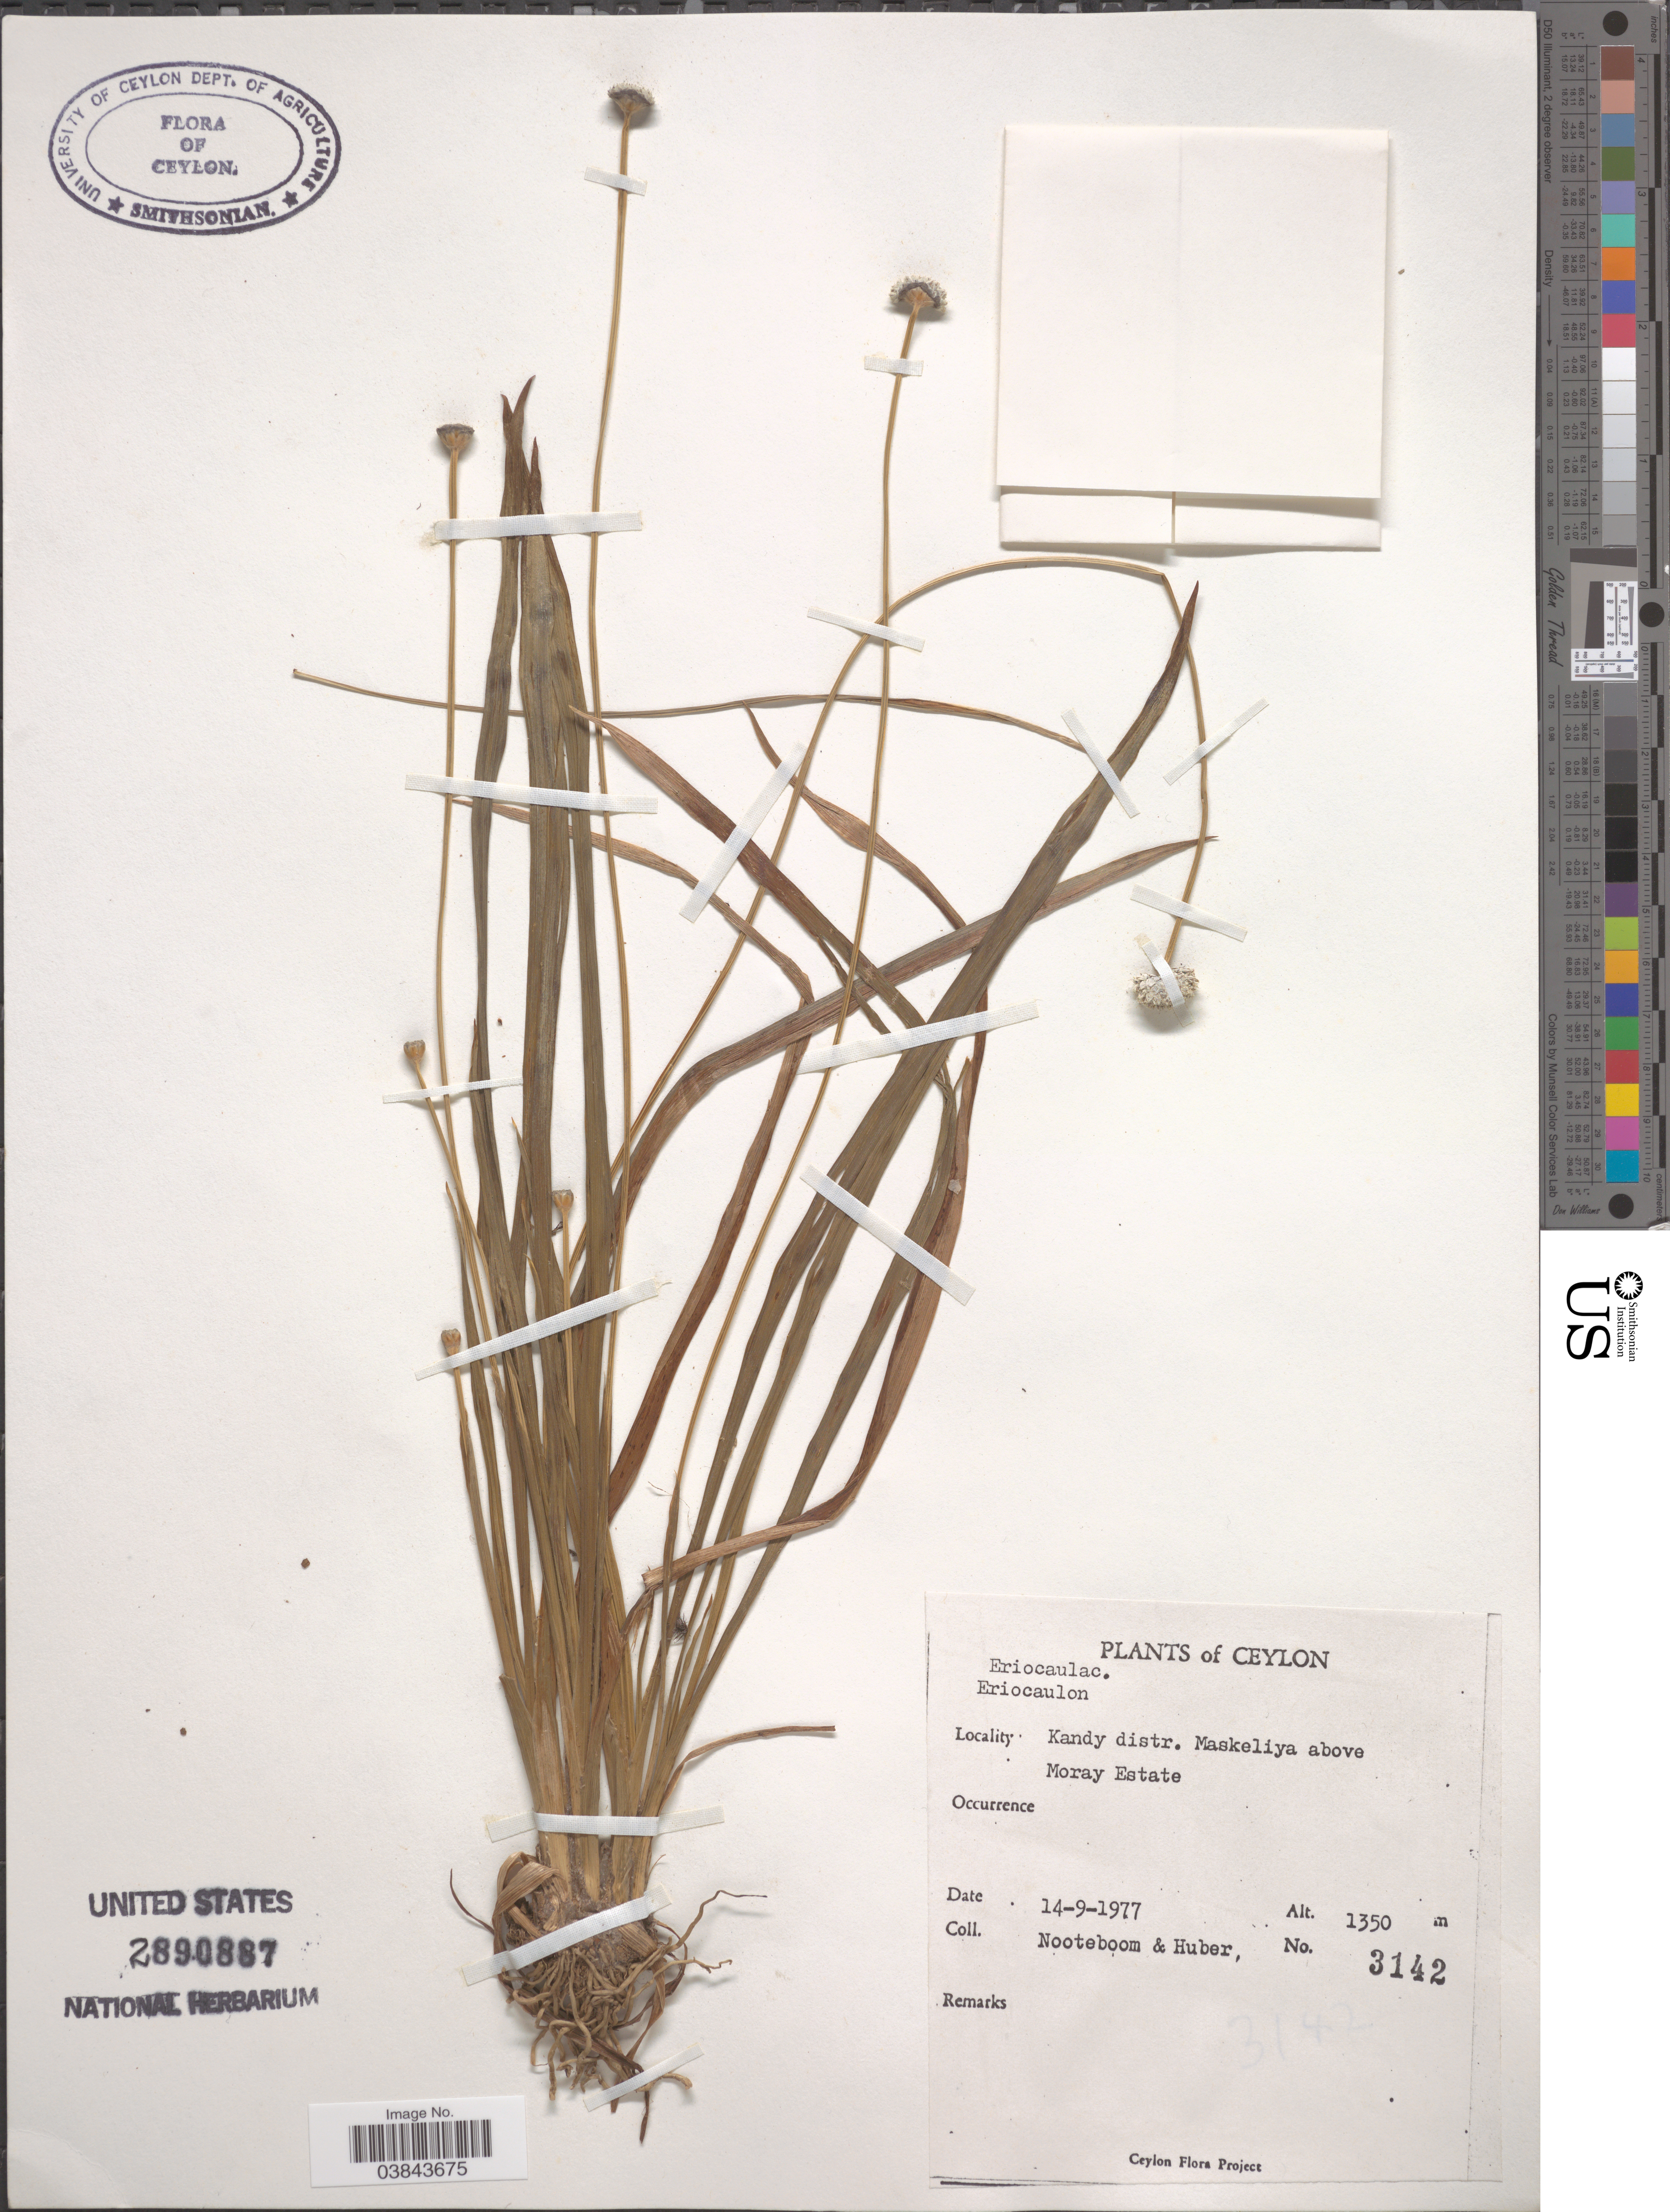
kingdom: Plantae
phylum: Tracheophyta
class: Liliopsida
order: Poales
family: Eriocaulaceae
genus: Eriocaulon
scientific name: Eriocaulon sp.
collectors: Nooteboom, -- & Huber, --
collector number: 3142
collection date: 1977-09-14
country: Sri Lanka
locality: Ceylon. Kandy distr. Maskeliya above Moray Estate.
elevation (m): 1350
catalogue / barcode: US 2890887